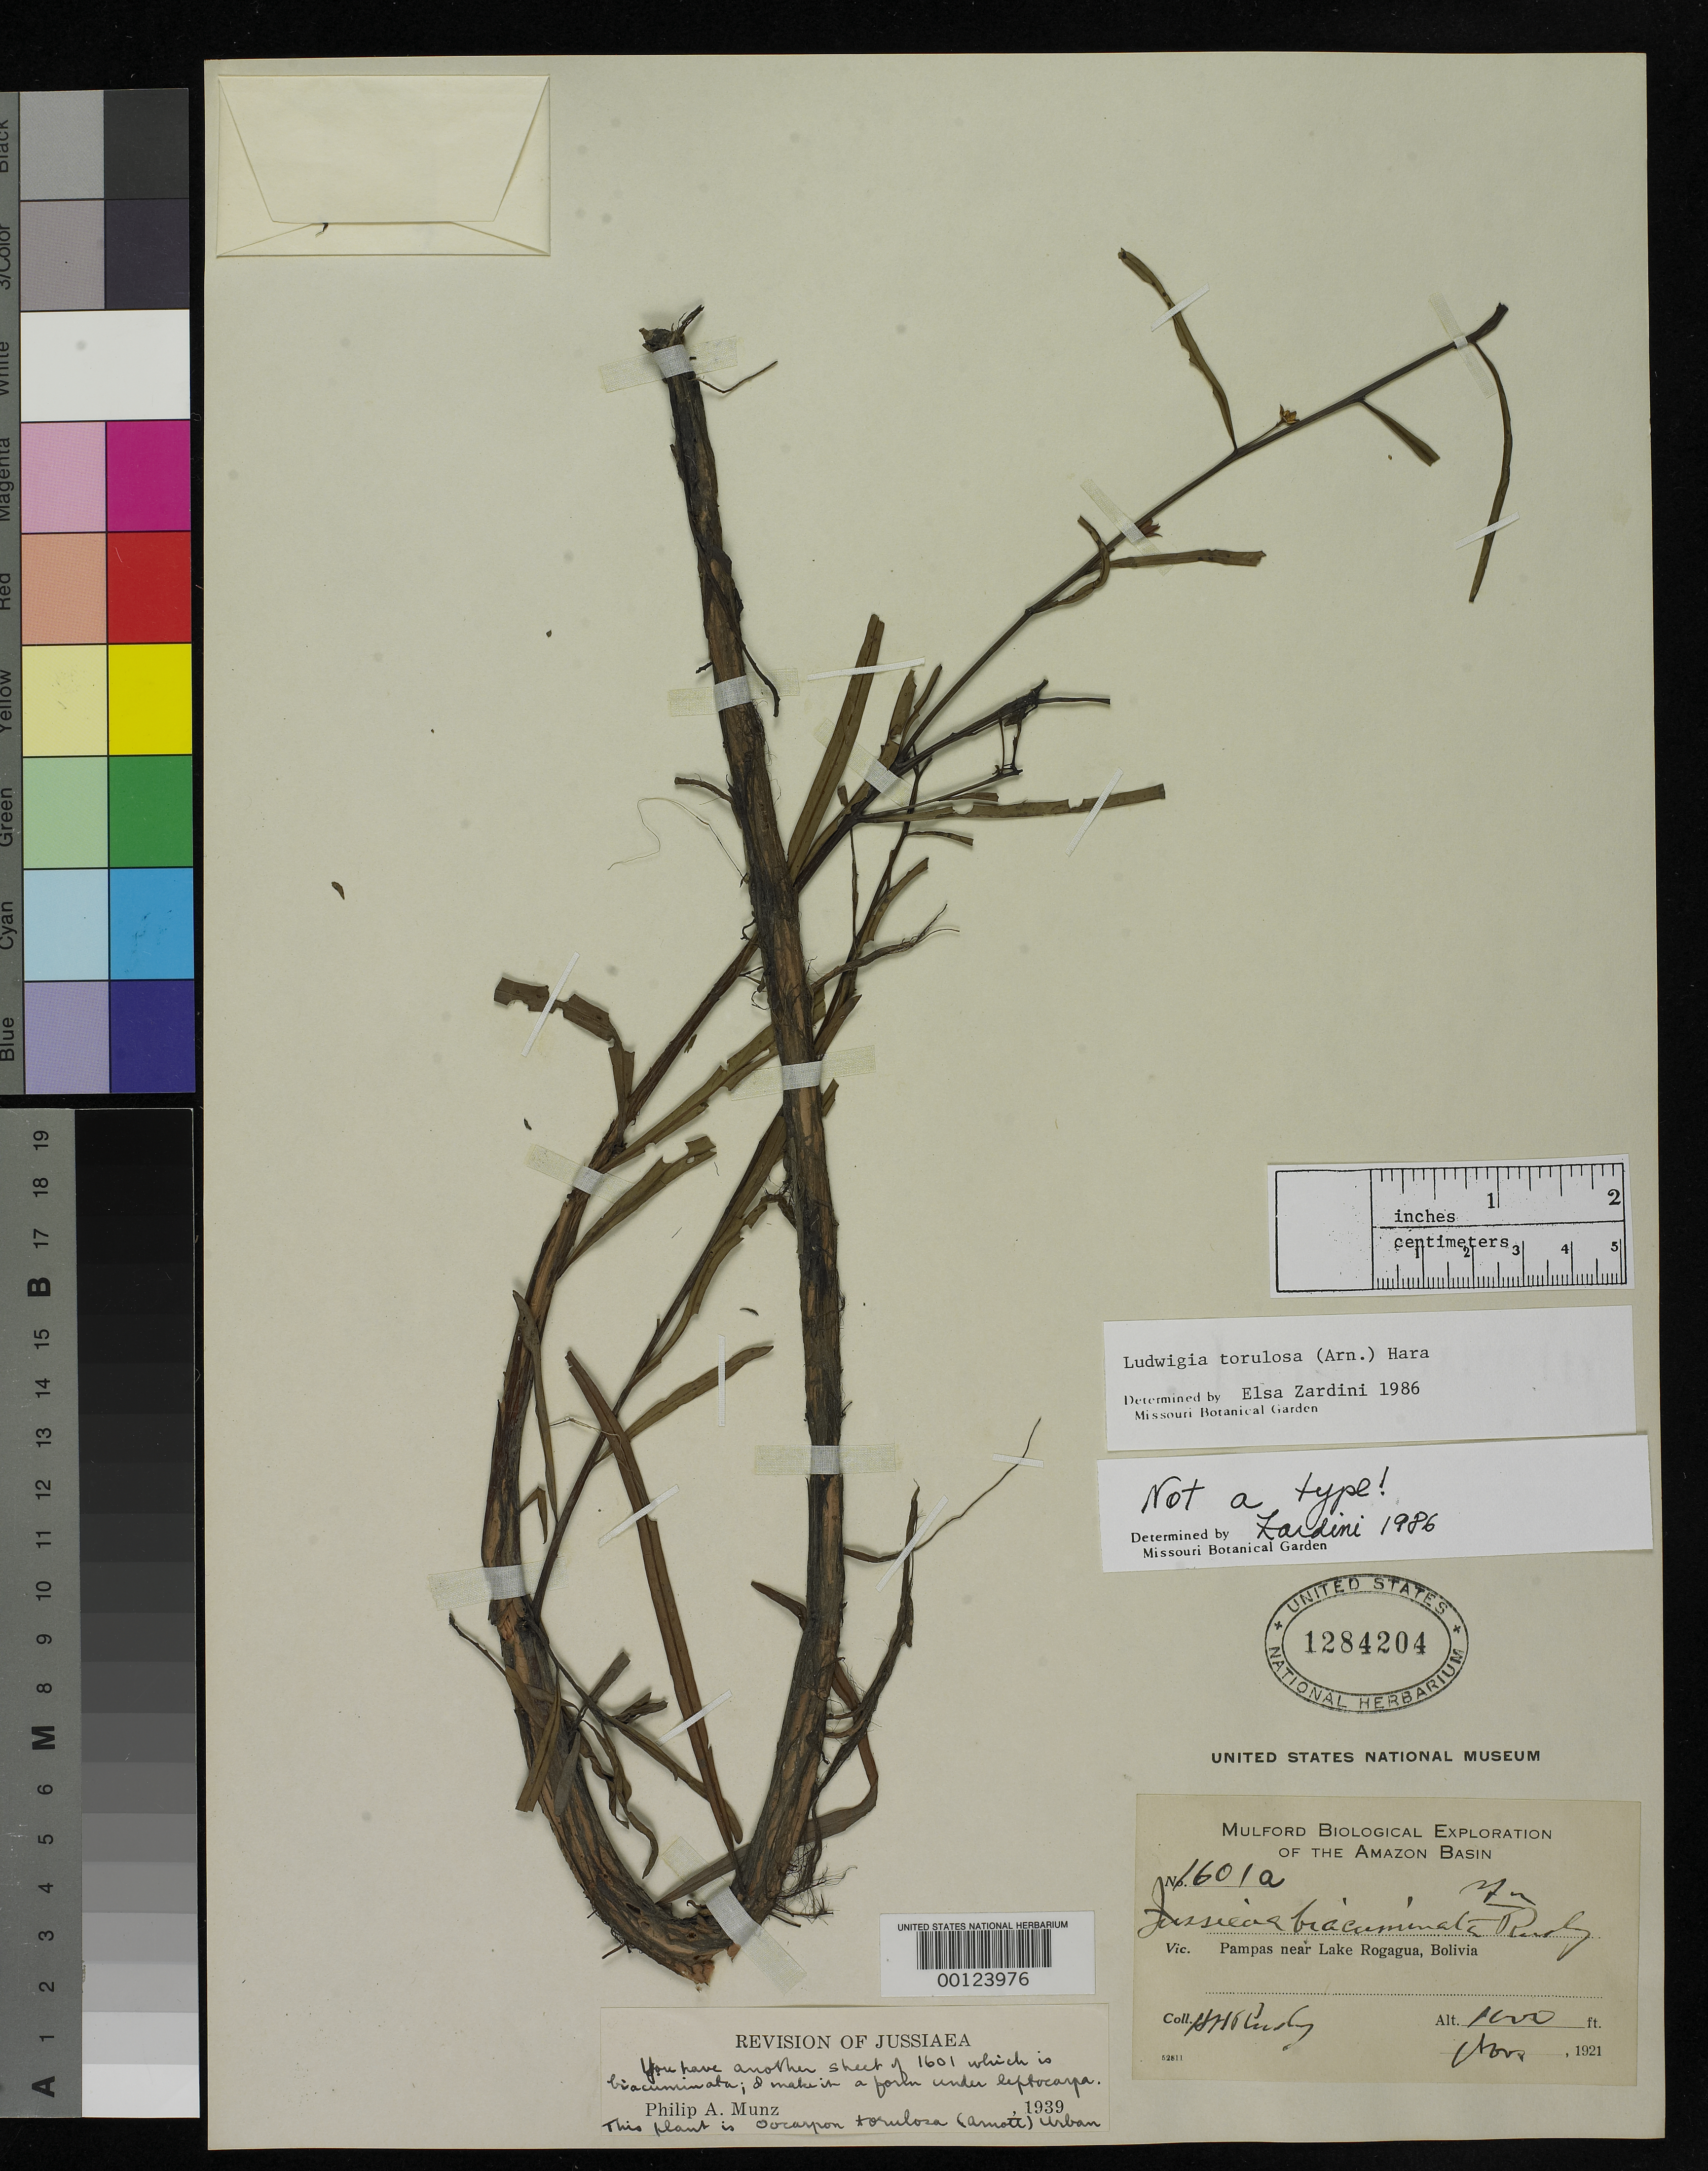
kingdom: Plantae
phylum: Tracheophyta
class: Magnoliopsida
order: Myrtales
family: Onagraceae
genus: Jussiaea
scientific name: Jussiaea biacuminata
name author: Rusby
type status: Isotype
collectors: H. H. Rusby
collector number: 1601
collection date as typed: Nov. 1921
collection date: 1921-11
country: Bolivia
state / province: Beni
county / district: José Ballivián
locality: Pampas near Lake Rogagua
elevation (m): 305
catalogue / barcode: US 1284204